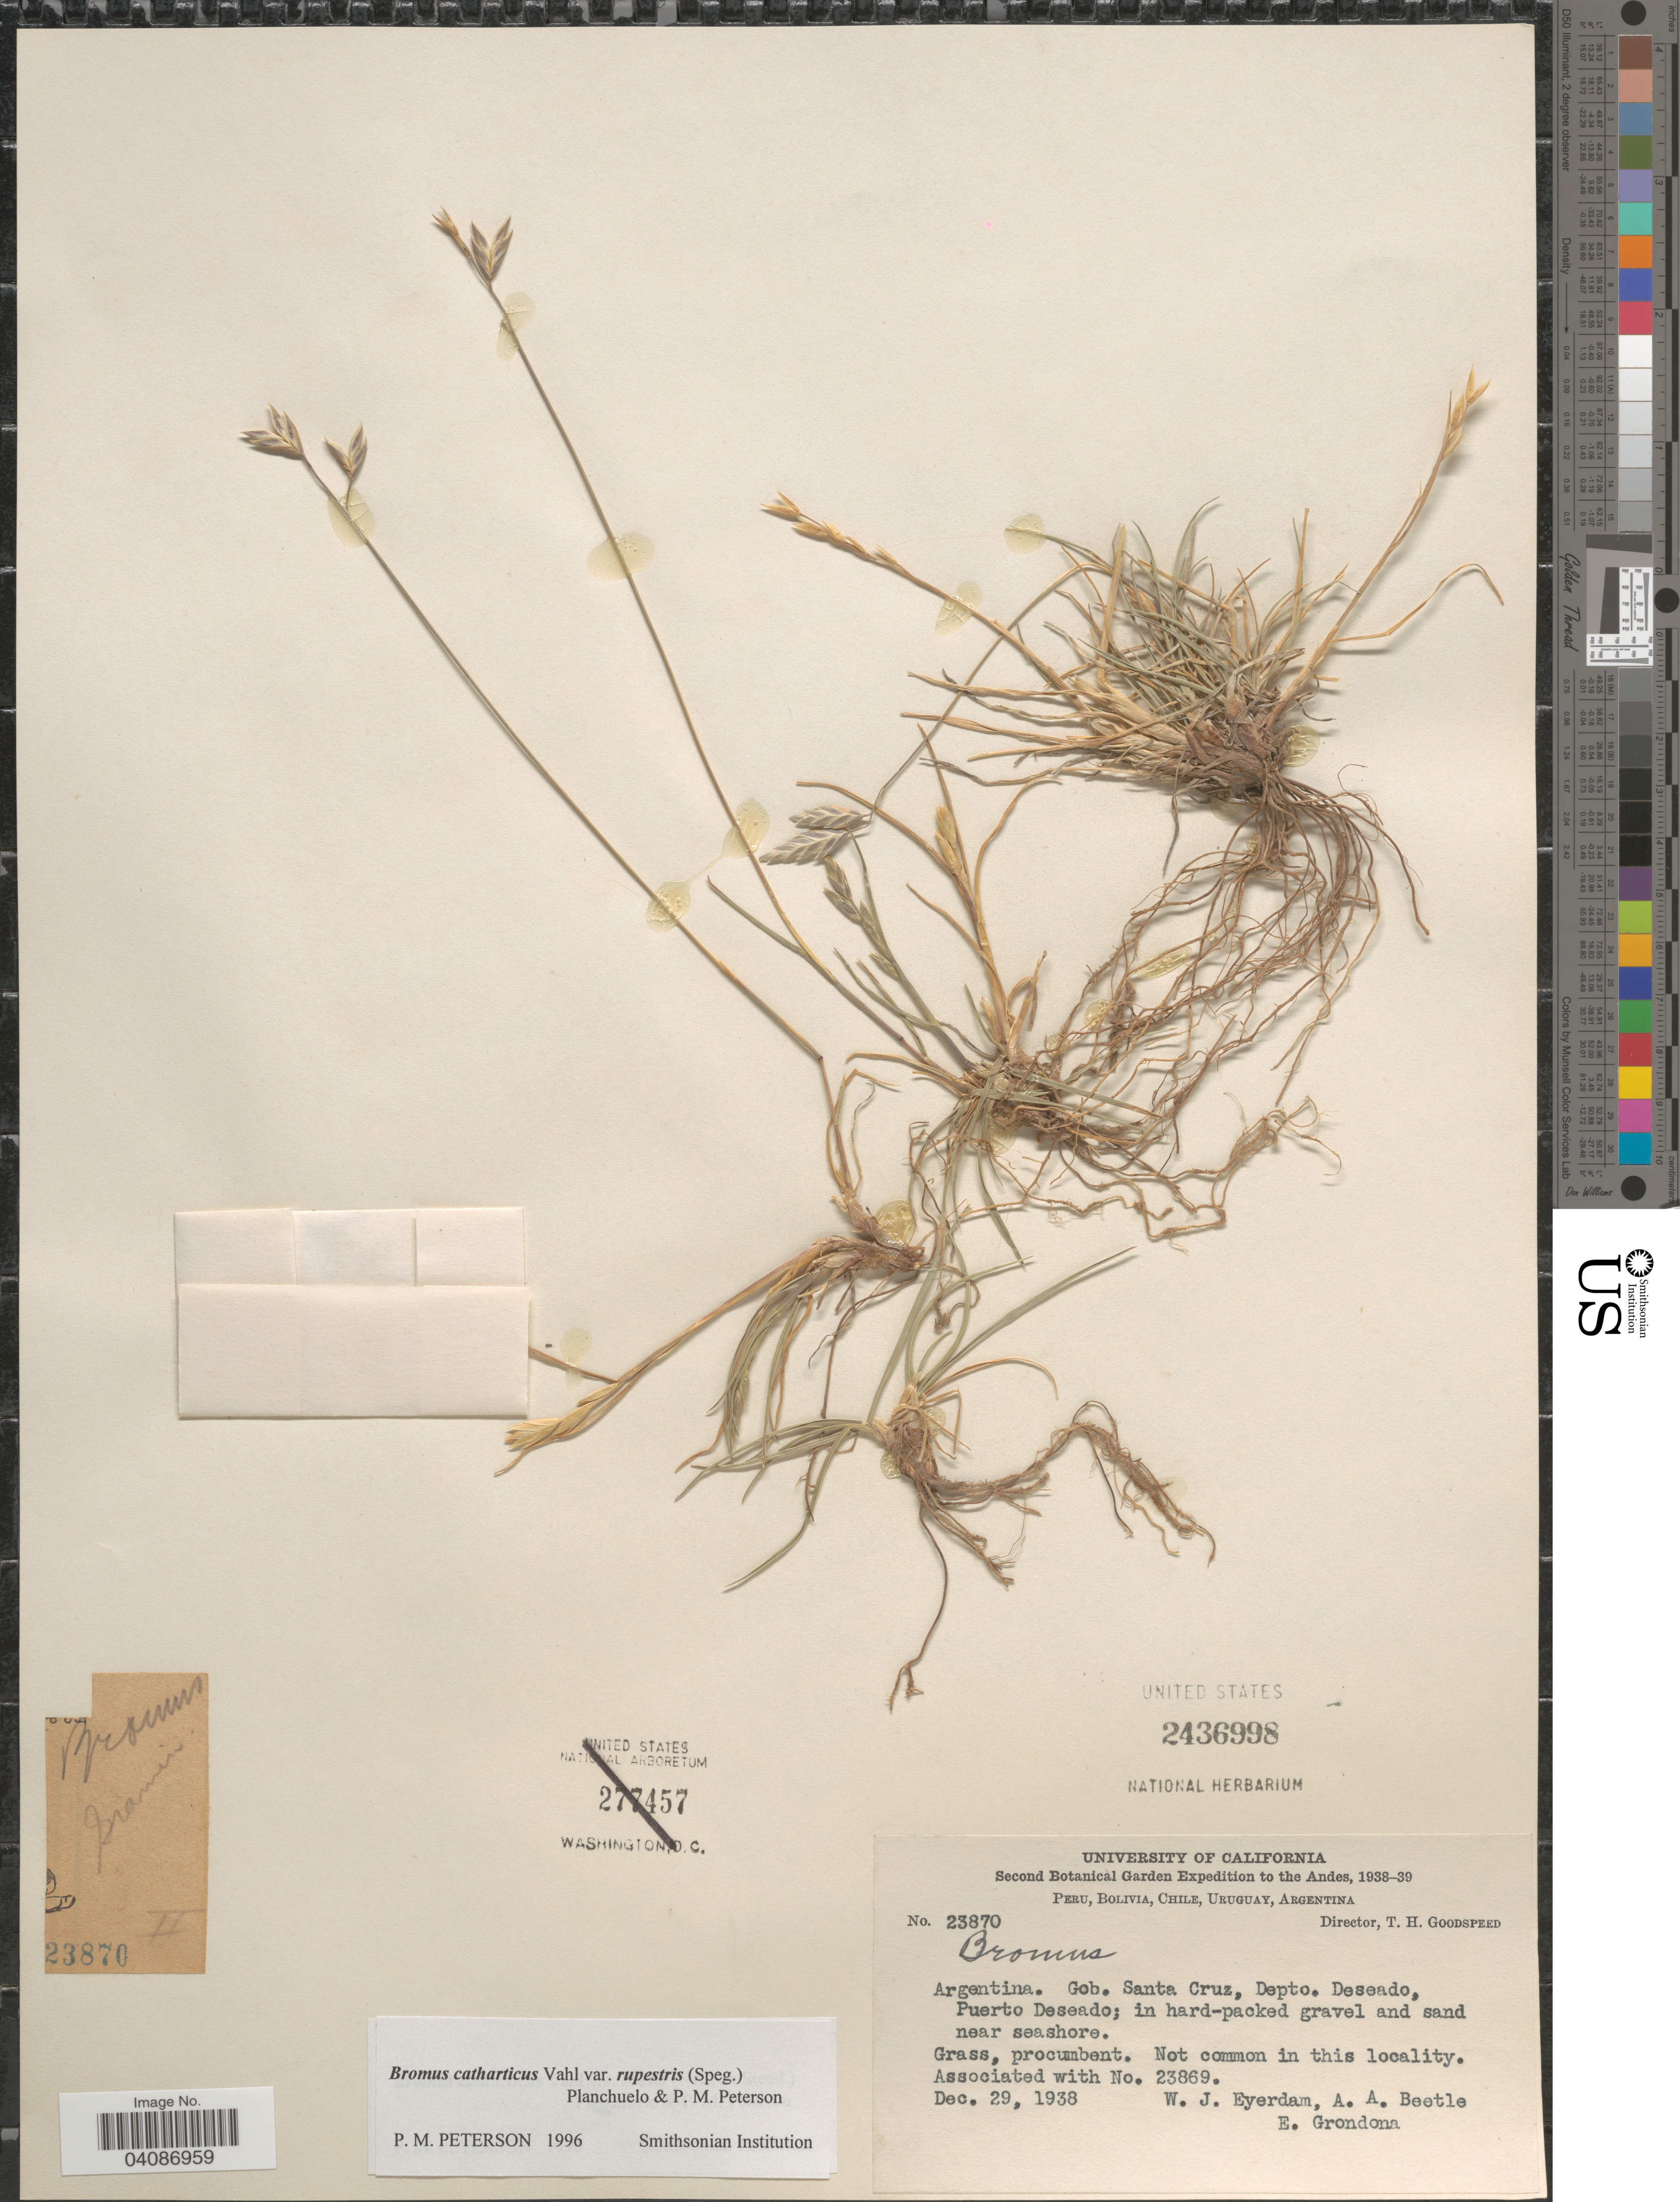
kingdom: Plantae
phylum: Tracheophyta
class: Liliopsida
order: Poales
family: Poaceae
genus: Bromus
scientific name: Bromus cebadilla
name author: Steud.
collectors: W. J. Eyerdam, A. A. Beetle & E. Grondona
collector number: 23870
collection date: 1938-12-29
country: Argentina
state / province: Santa Cruz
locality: Depto. Deseado, Puerto Deseado.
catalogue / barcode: US 2436998